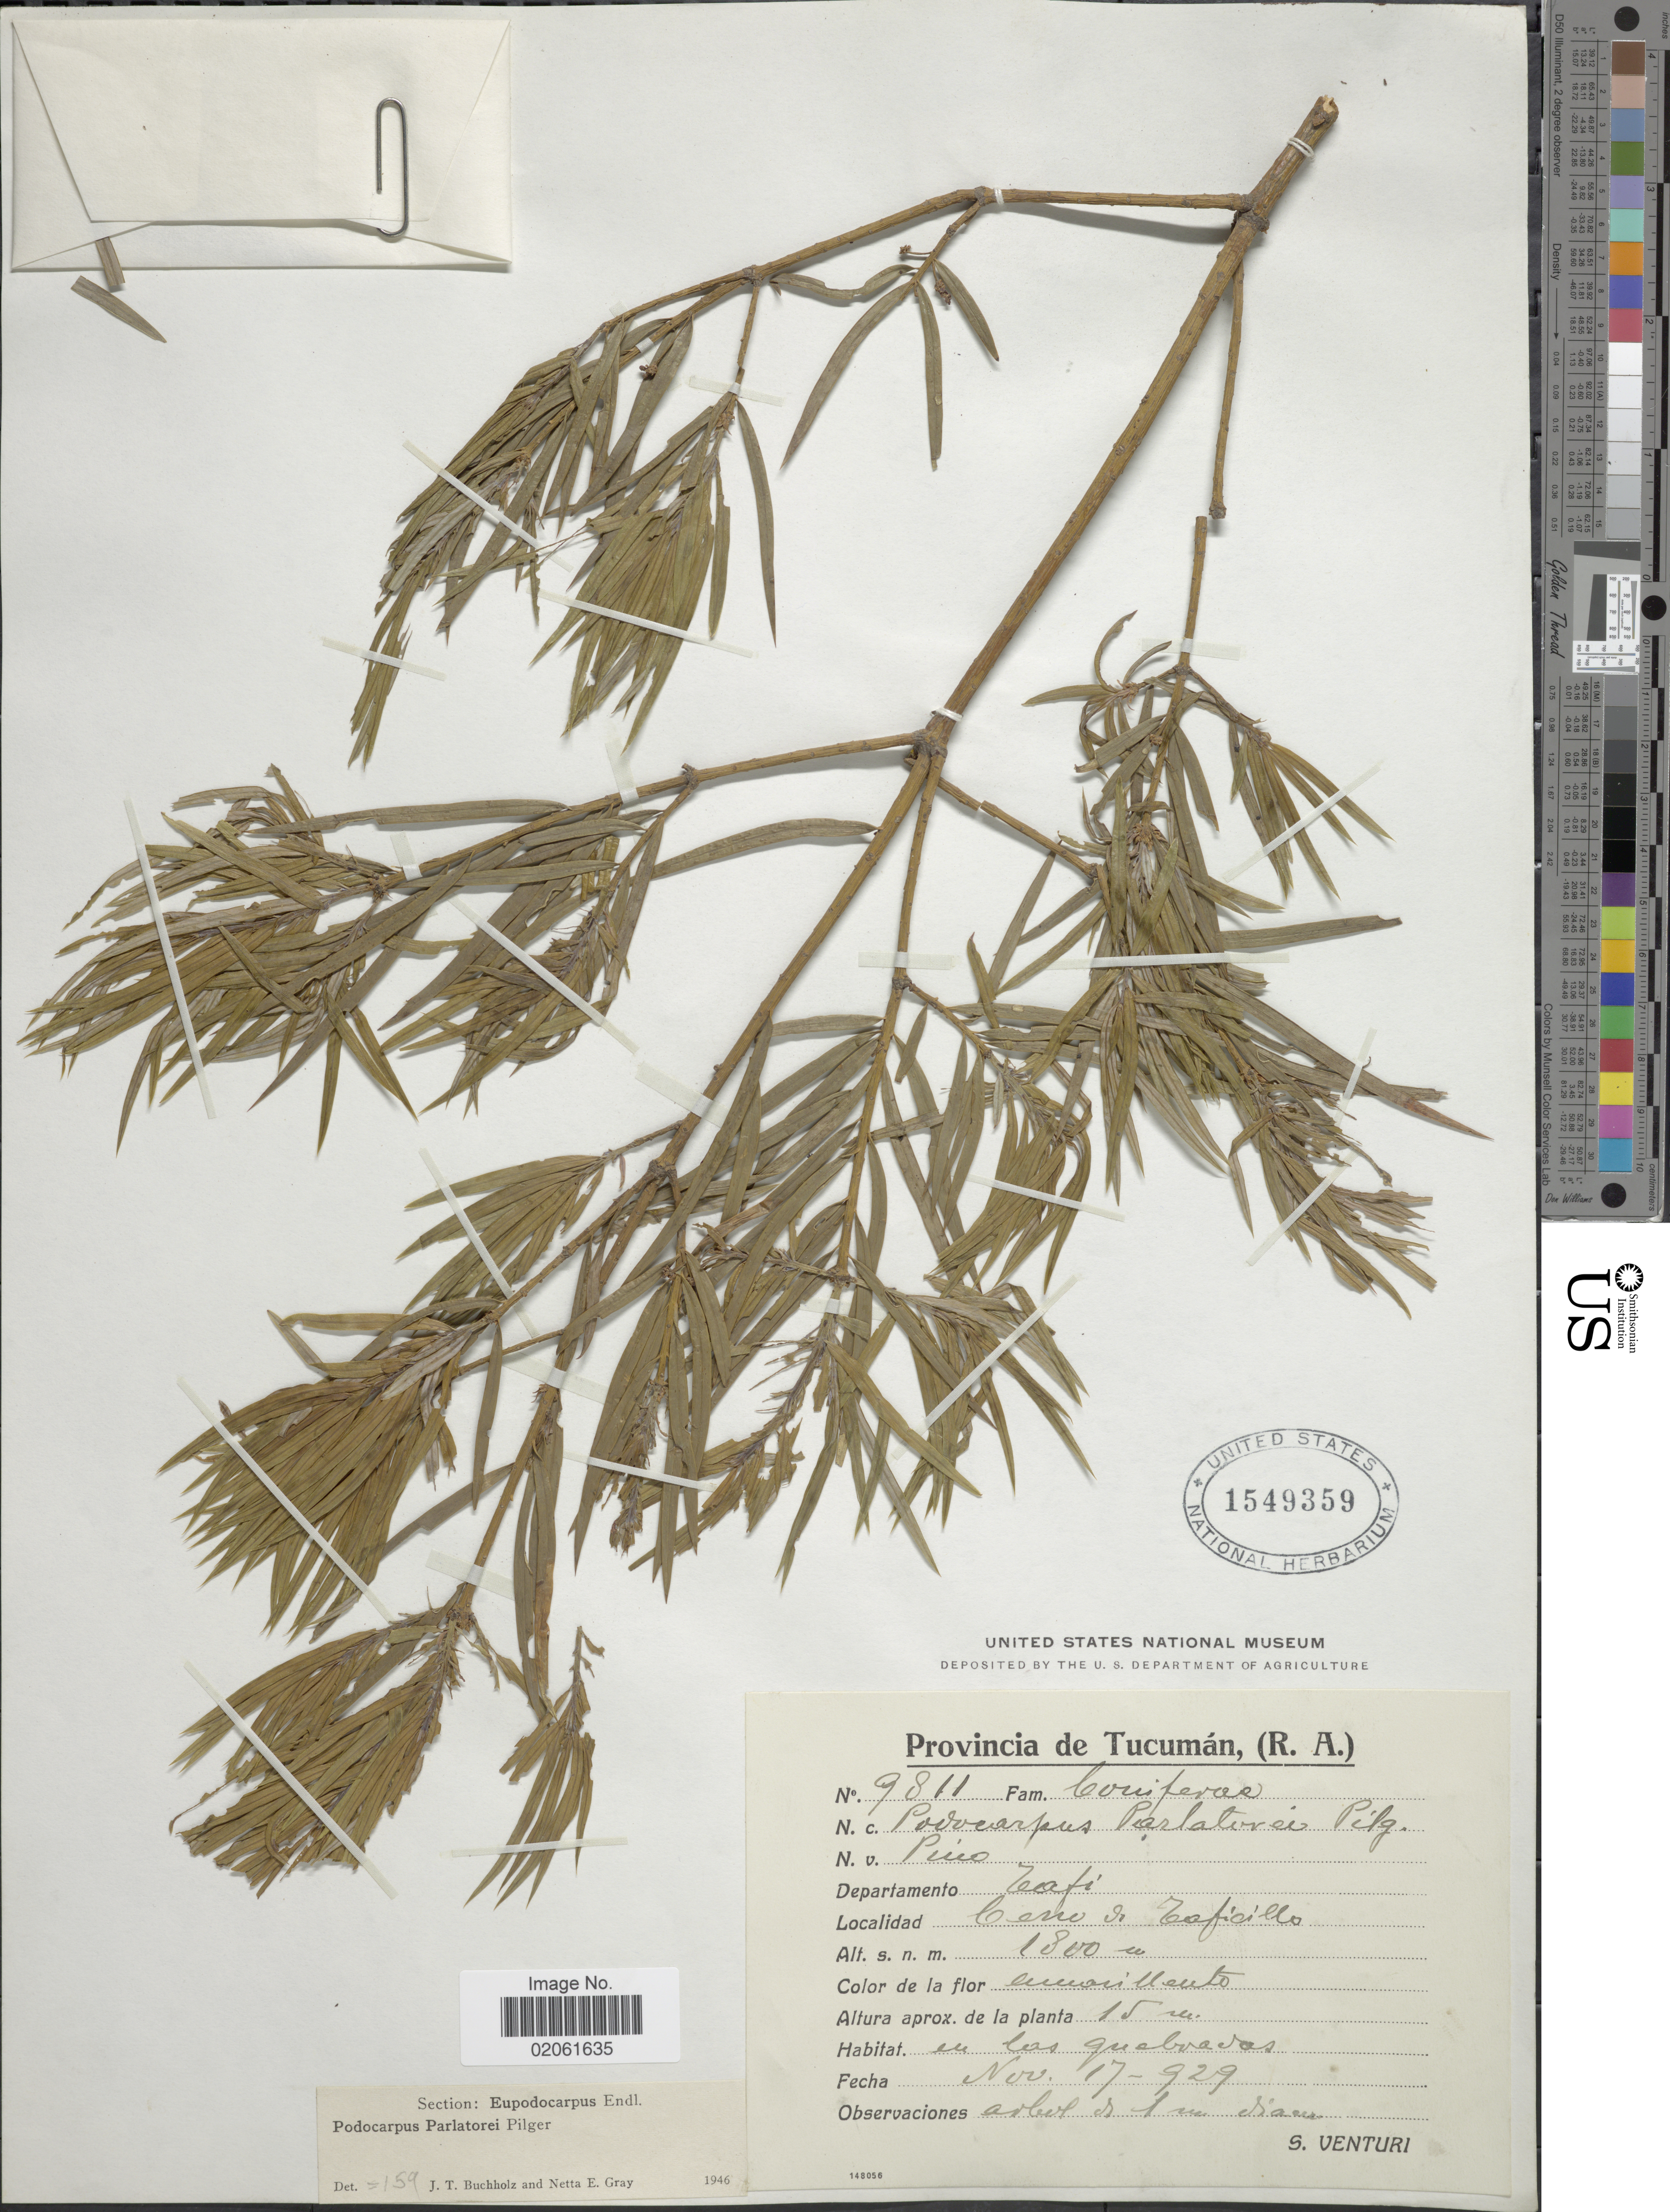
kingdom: Plantae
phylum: Tracheophyta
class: Pinopsida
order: Pinales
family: Podocarpaceae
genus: Podocarpus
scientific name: Podocarpus parlatorei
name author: Pilg.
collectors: S. Venturi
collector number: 9811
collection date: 1929-11-17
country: Argentina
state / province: Tucuman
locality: Provincia de Tucuman, (R. A.) Departament Tafi, Cerro de Taficillo.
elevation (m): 1800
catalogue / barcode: US 1549359